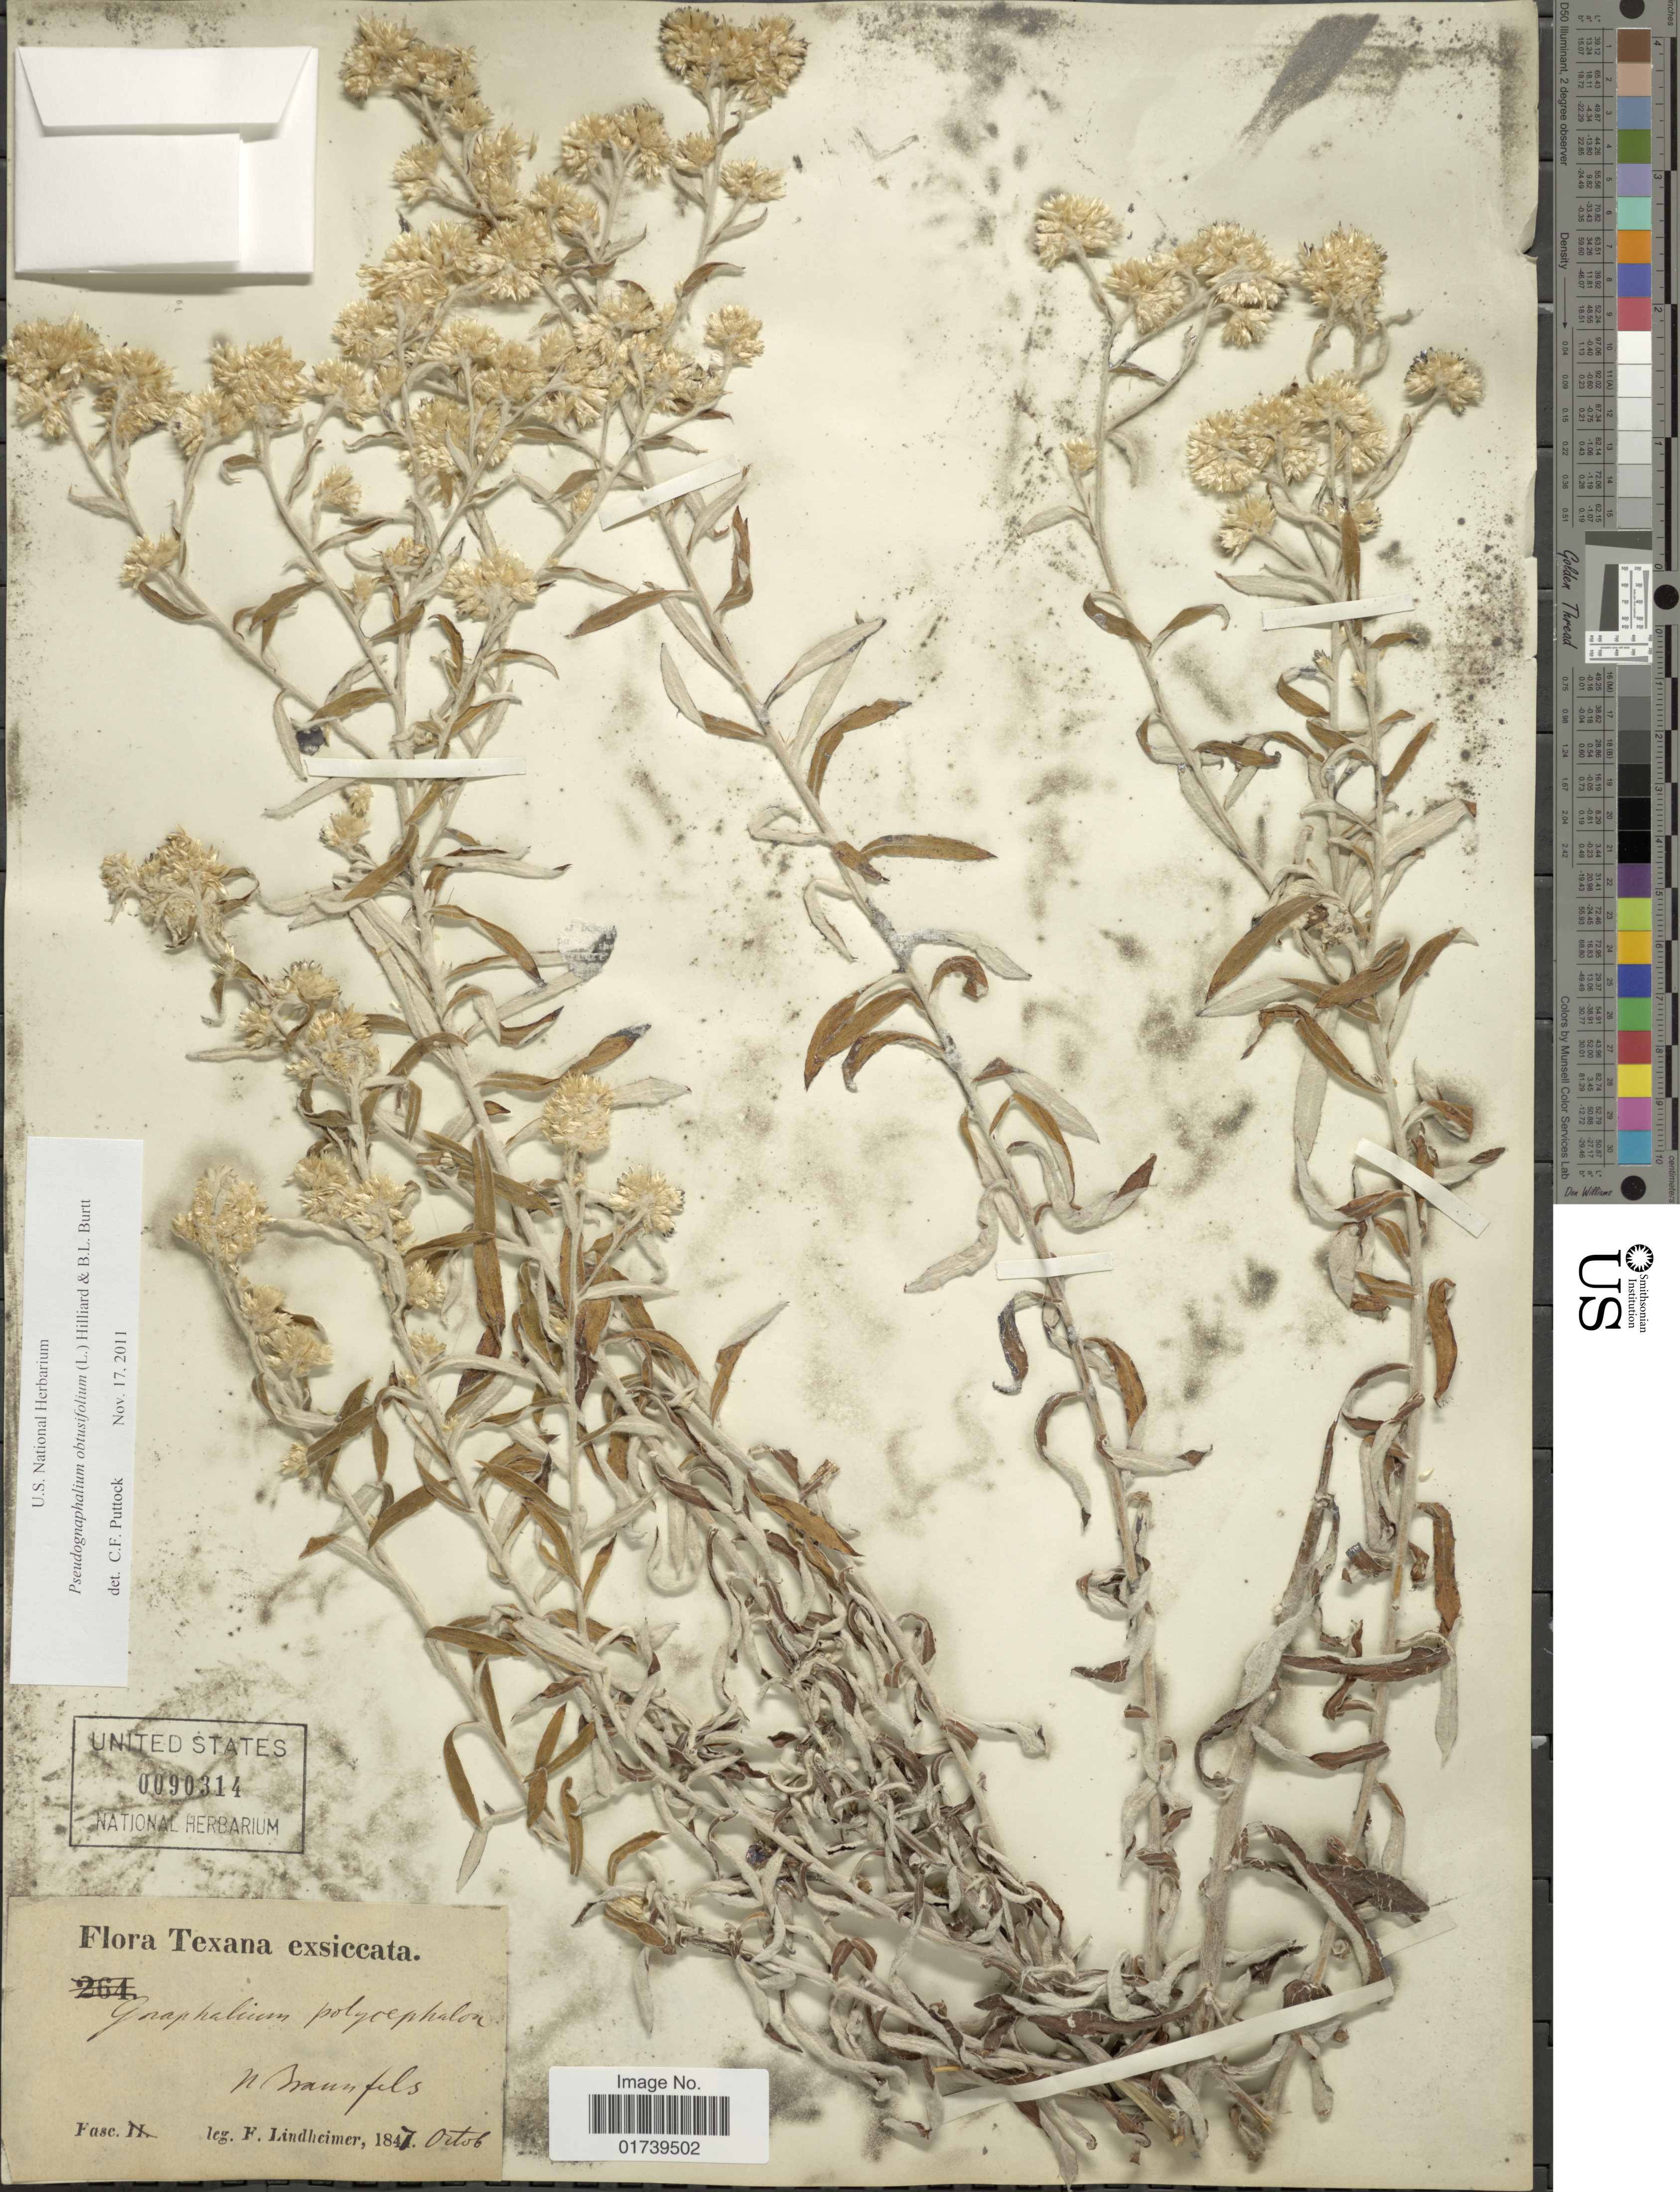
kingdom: Plantae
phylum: Tracheophyta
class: Magnoliopsida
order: Asterales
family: Asteraceae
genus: Pseudognaphalium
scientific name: Pseudognaphalium obtusifolium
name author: (L.) Hilliard & B.L. Burtt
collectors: F. Lindheimer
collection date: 1847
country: United States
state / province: Texas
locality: Texana, n Traunfels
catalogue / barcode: US 90314